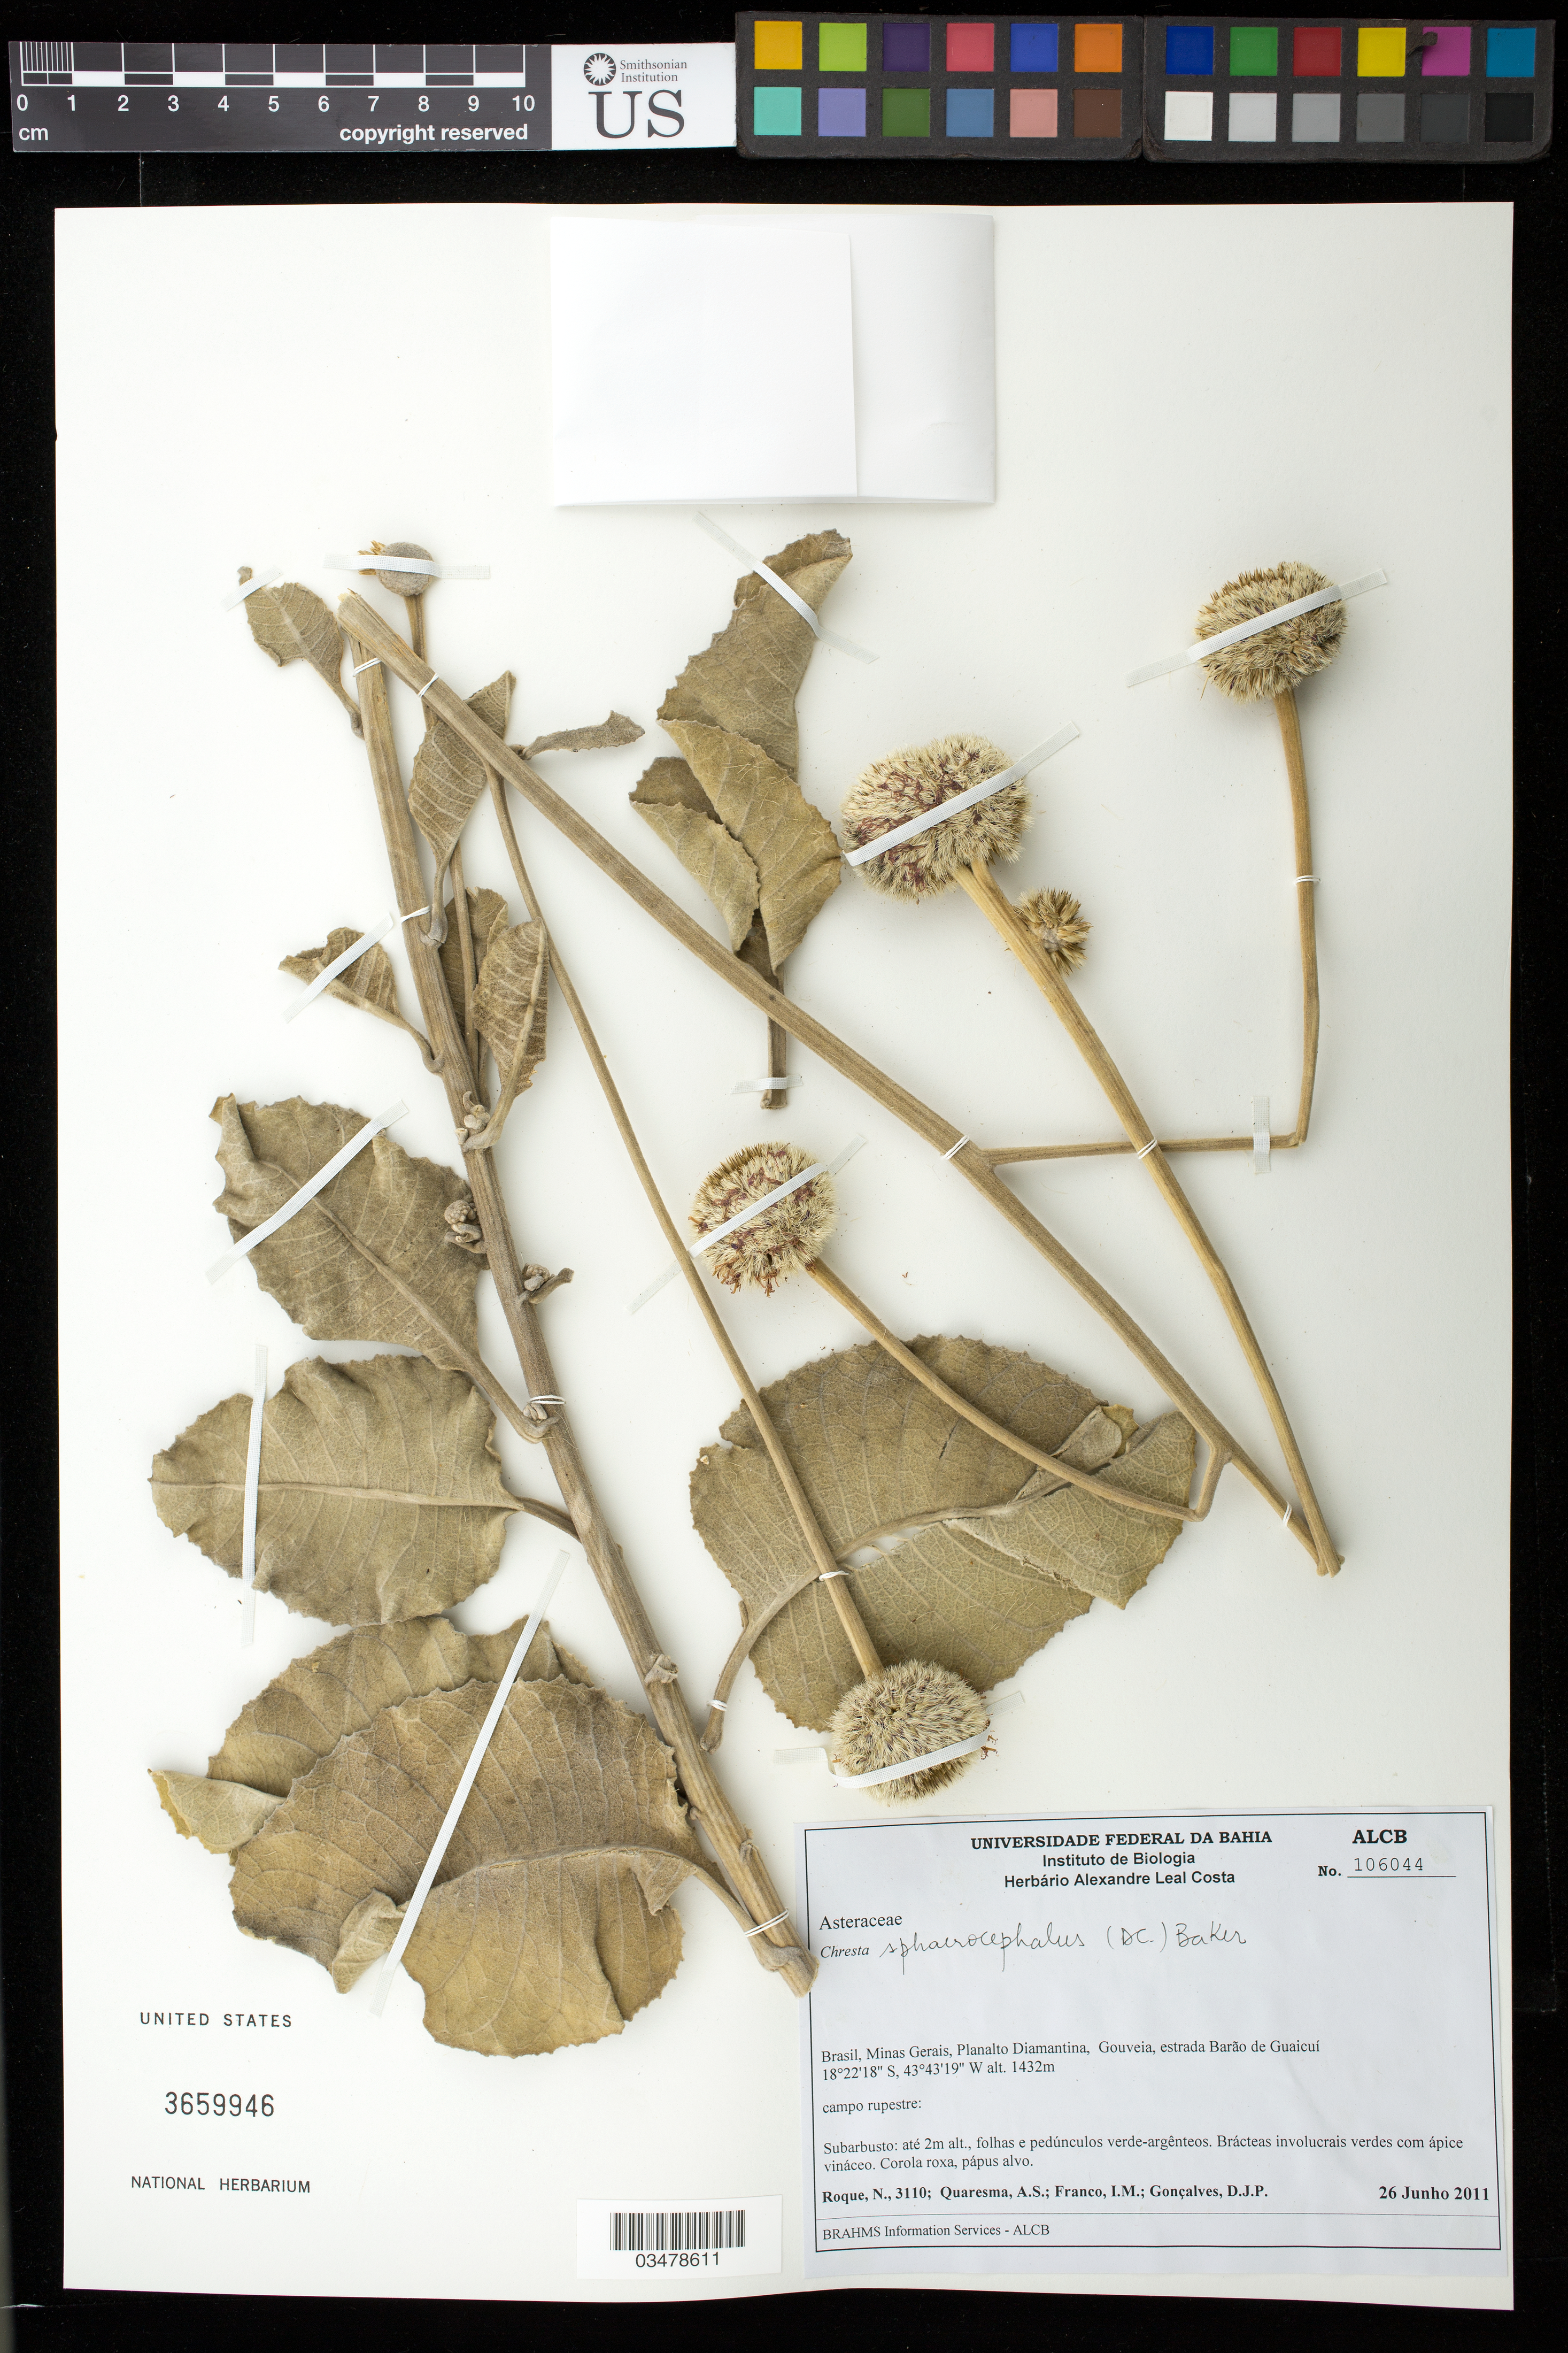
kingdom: Plantae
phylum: Tracheophyta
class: Magnoliopsida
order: Asterales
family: Asteraceae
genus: Chresta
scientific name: Chresta sphaerocephala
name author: DC.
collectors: N. Roque, A. Quaresma, I. Franco & D. Gonçalves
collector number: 3110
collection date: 2011-06-26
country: Brazil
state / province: Minas Gerais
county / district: Gouveia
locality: Planalto Diamantina, estrada Barao de Guaicui.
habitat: Campo rupestre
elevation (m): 1432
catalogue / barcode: US 3659946